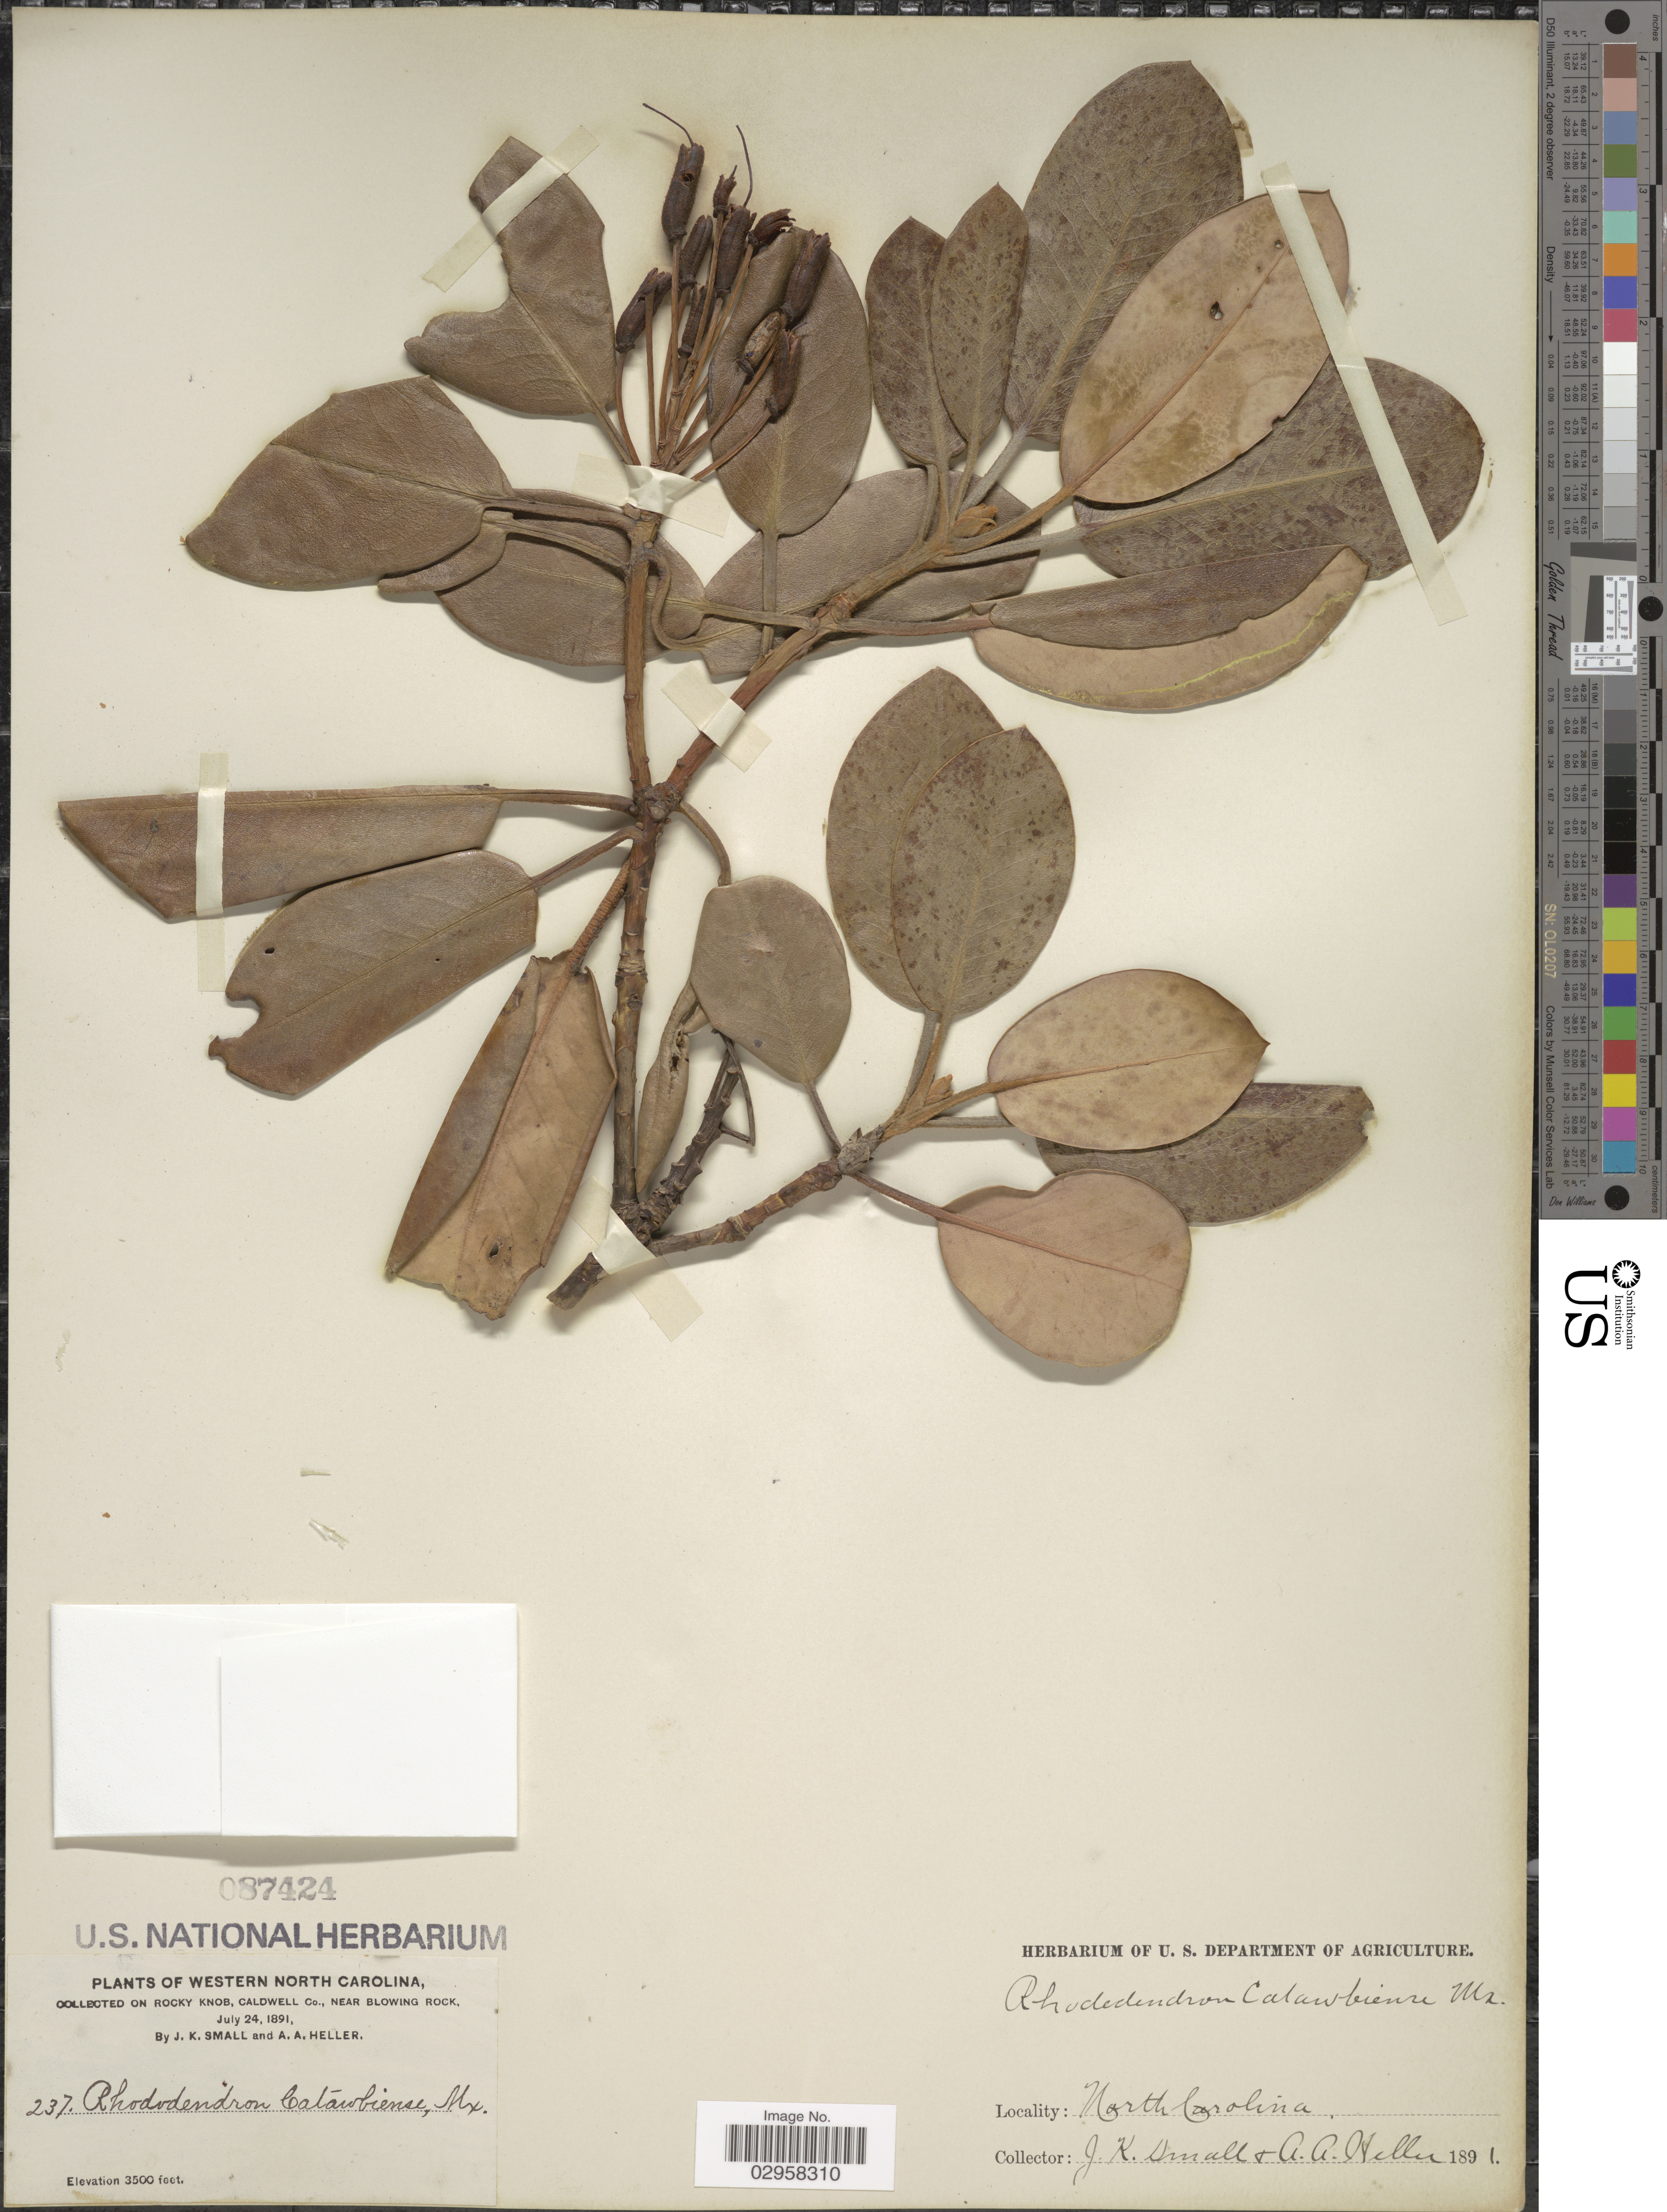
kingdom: Plantae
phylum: Tracheophyta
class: Magnoliopsida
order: Ericales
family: Ericaceae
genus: Rhododendron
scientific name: Rhododendron catawbiense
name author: Michx.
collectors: J. K. Small & A. A. Heller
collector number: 237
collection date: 1891-06-24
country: United States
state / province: North Carolina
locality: Western North Carolina. On Rocky Knob, Caldwell Co., Near Blowing Rock.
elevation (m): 1067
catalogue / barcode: US 87424